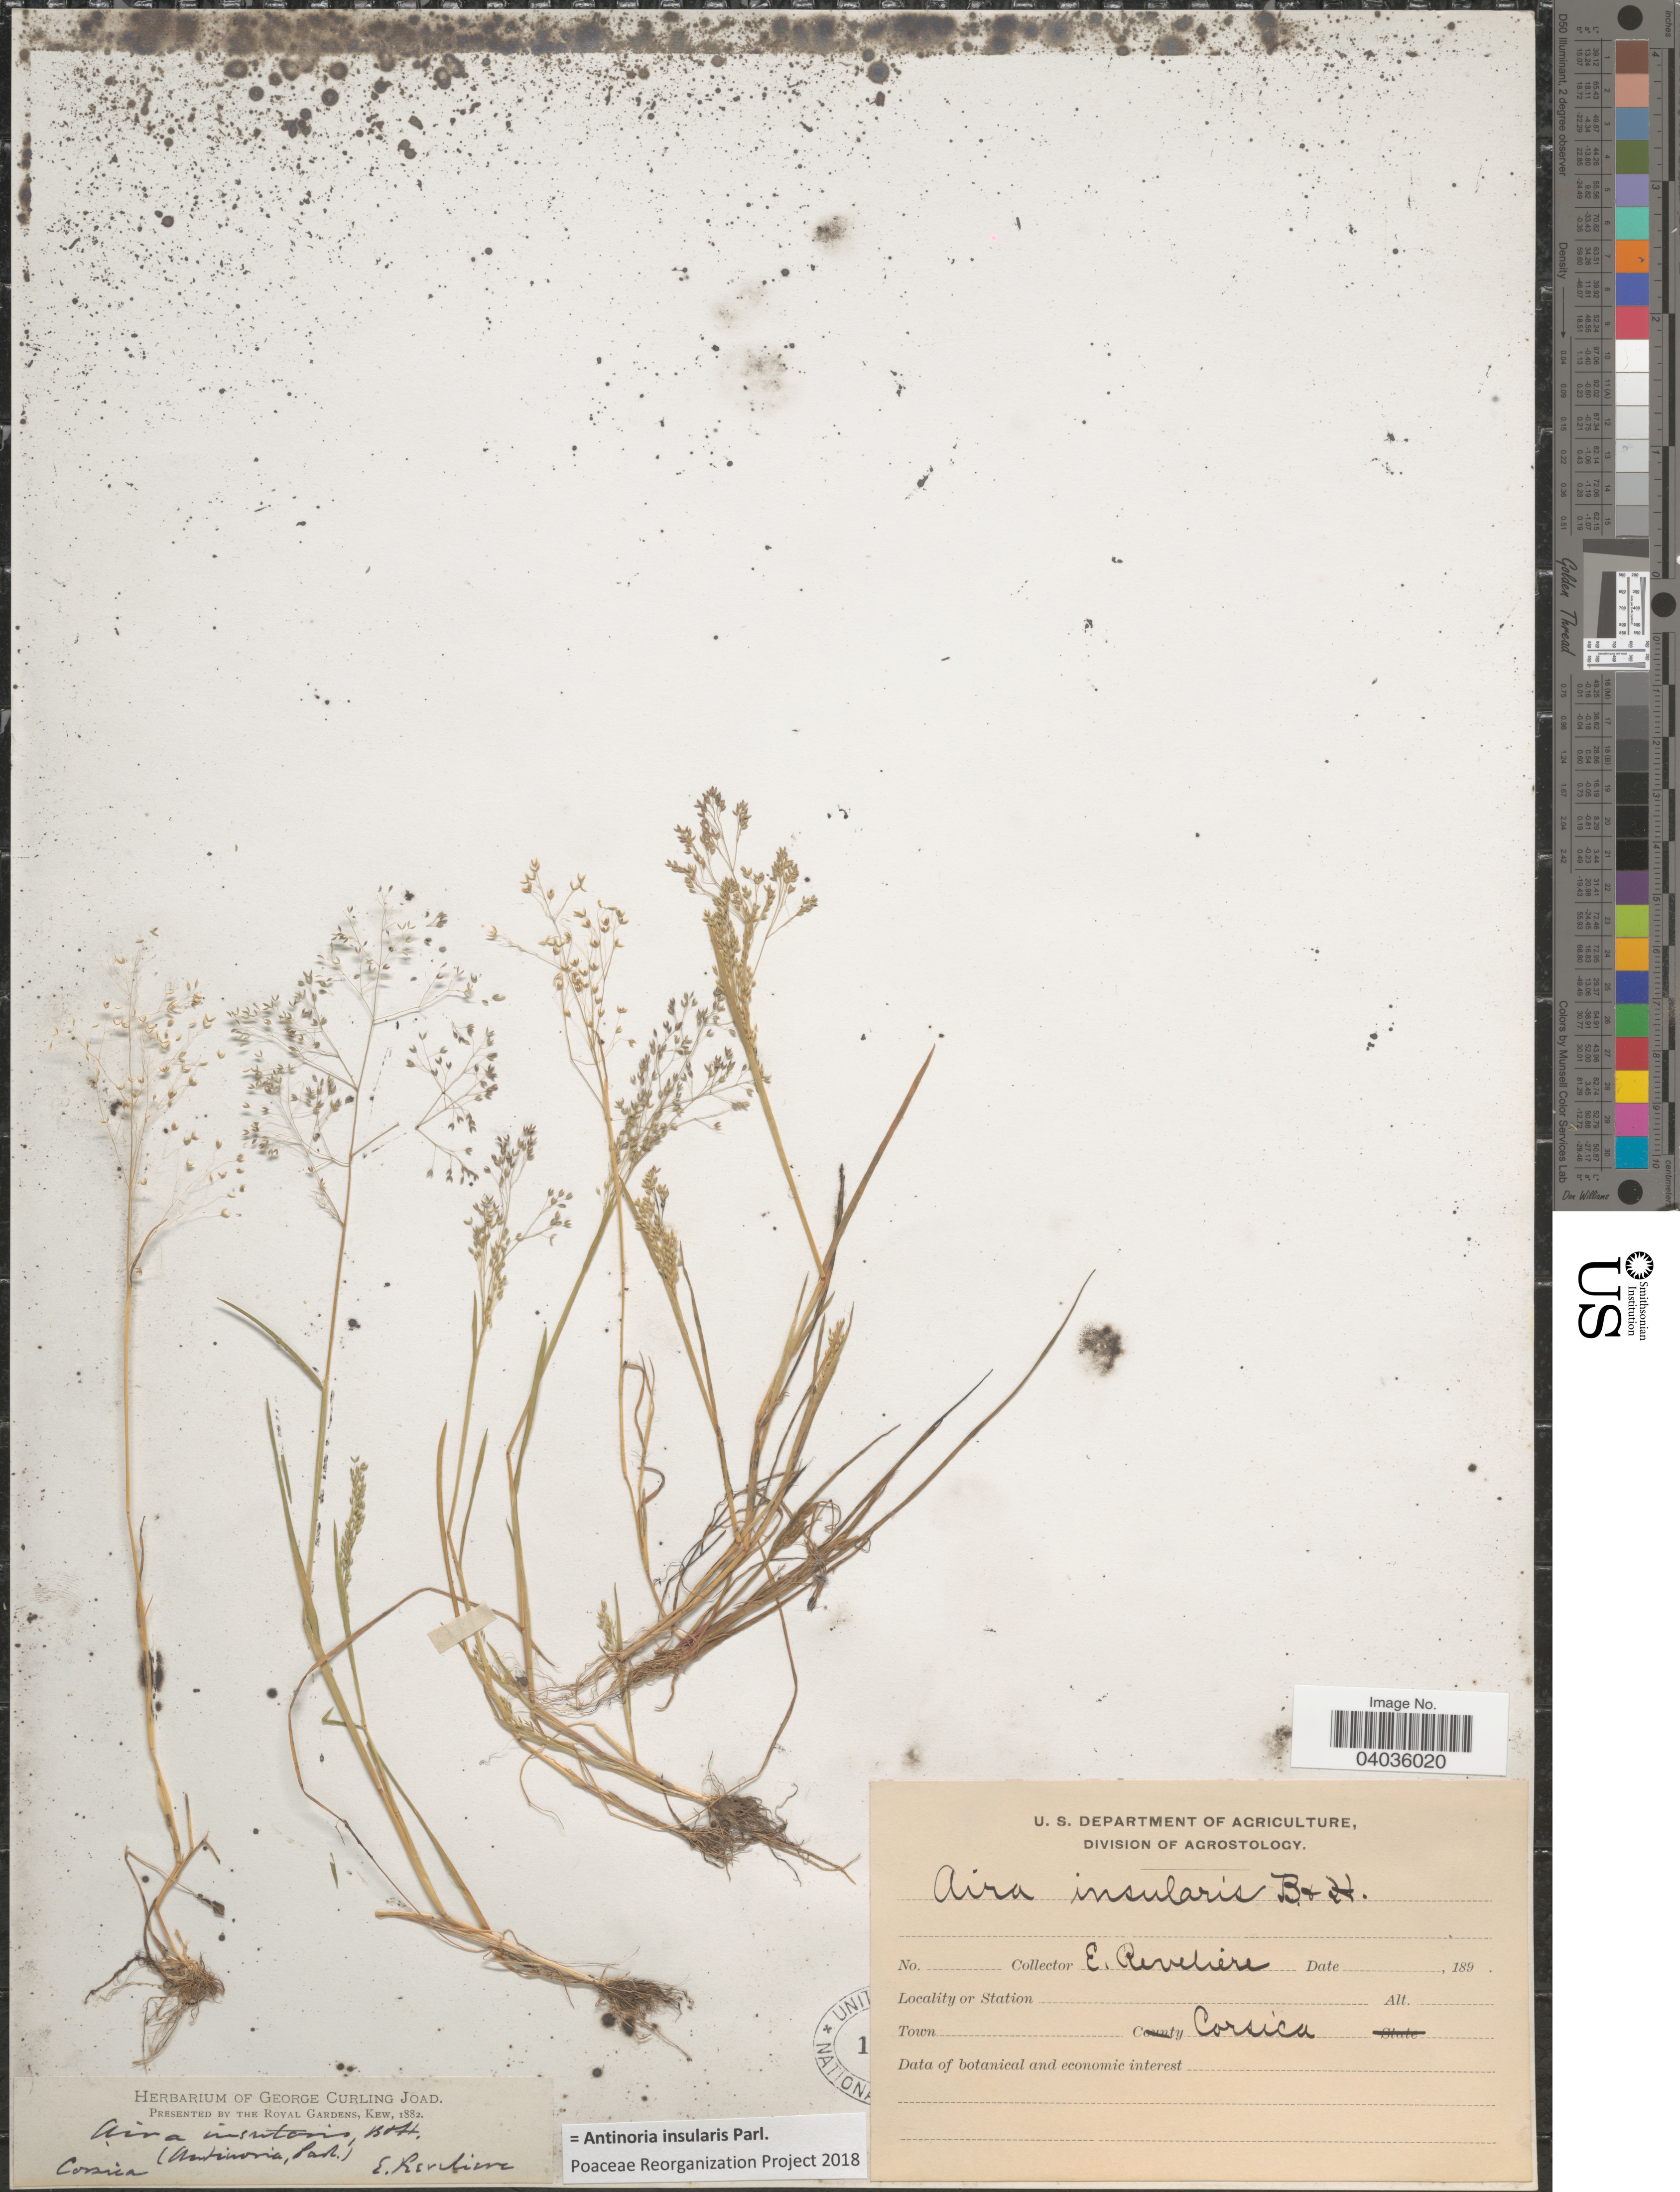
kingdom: Plantae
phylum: Tracheophyta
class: Liliopsida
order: Poales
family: Poaceae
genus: Antinoria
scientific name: Antinoria insularis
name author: Parl.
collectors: E. Revelière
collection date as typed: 189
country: France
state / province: Corsica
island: Corse